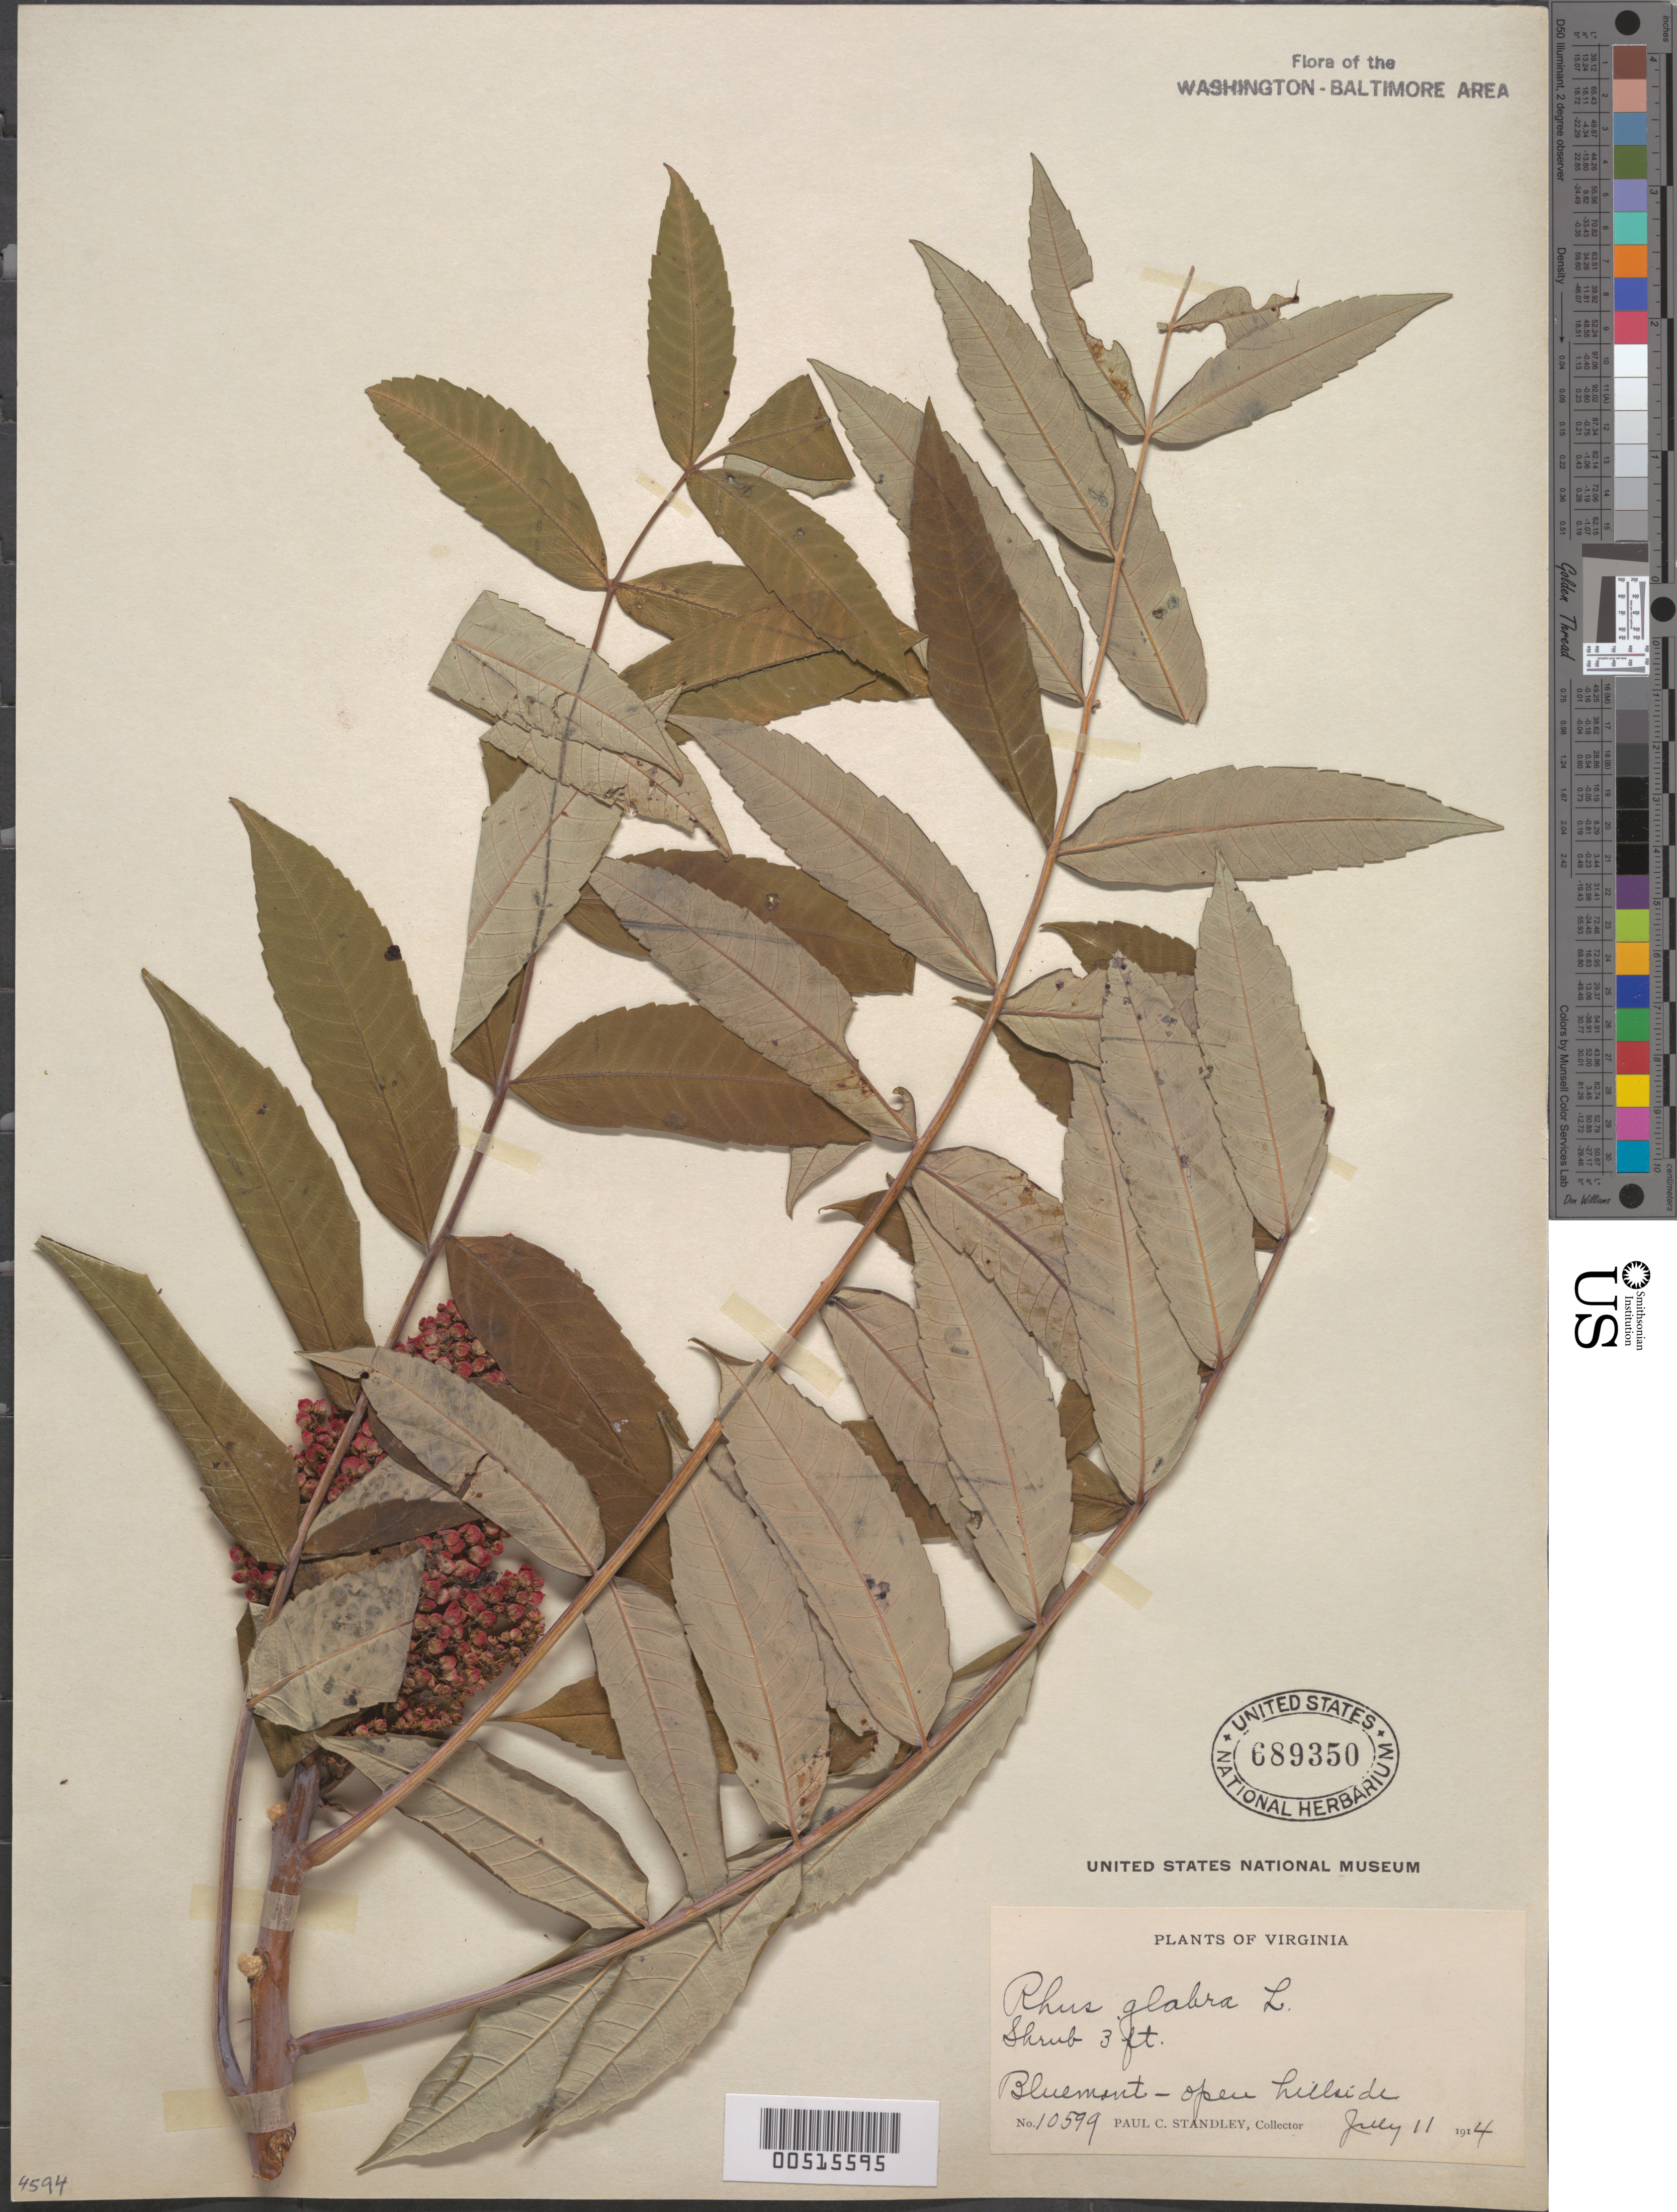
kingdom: Plantae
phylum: Tracheophyta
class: Magnoliopsida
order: Sapindales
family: Anacardiaceae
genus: Rhus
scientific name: Rhus glabra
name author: L.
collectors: P. C. Standley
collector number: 10599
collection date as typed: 11 Jul 1914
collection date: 1914-07-11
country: United States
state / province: Virginia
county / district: Loudoun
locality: Bluemont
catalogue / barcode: US 689350